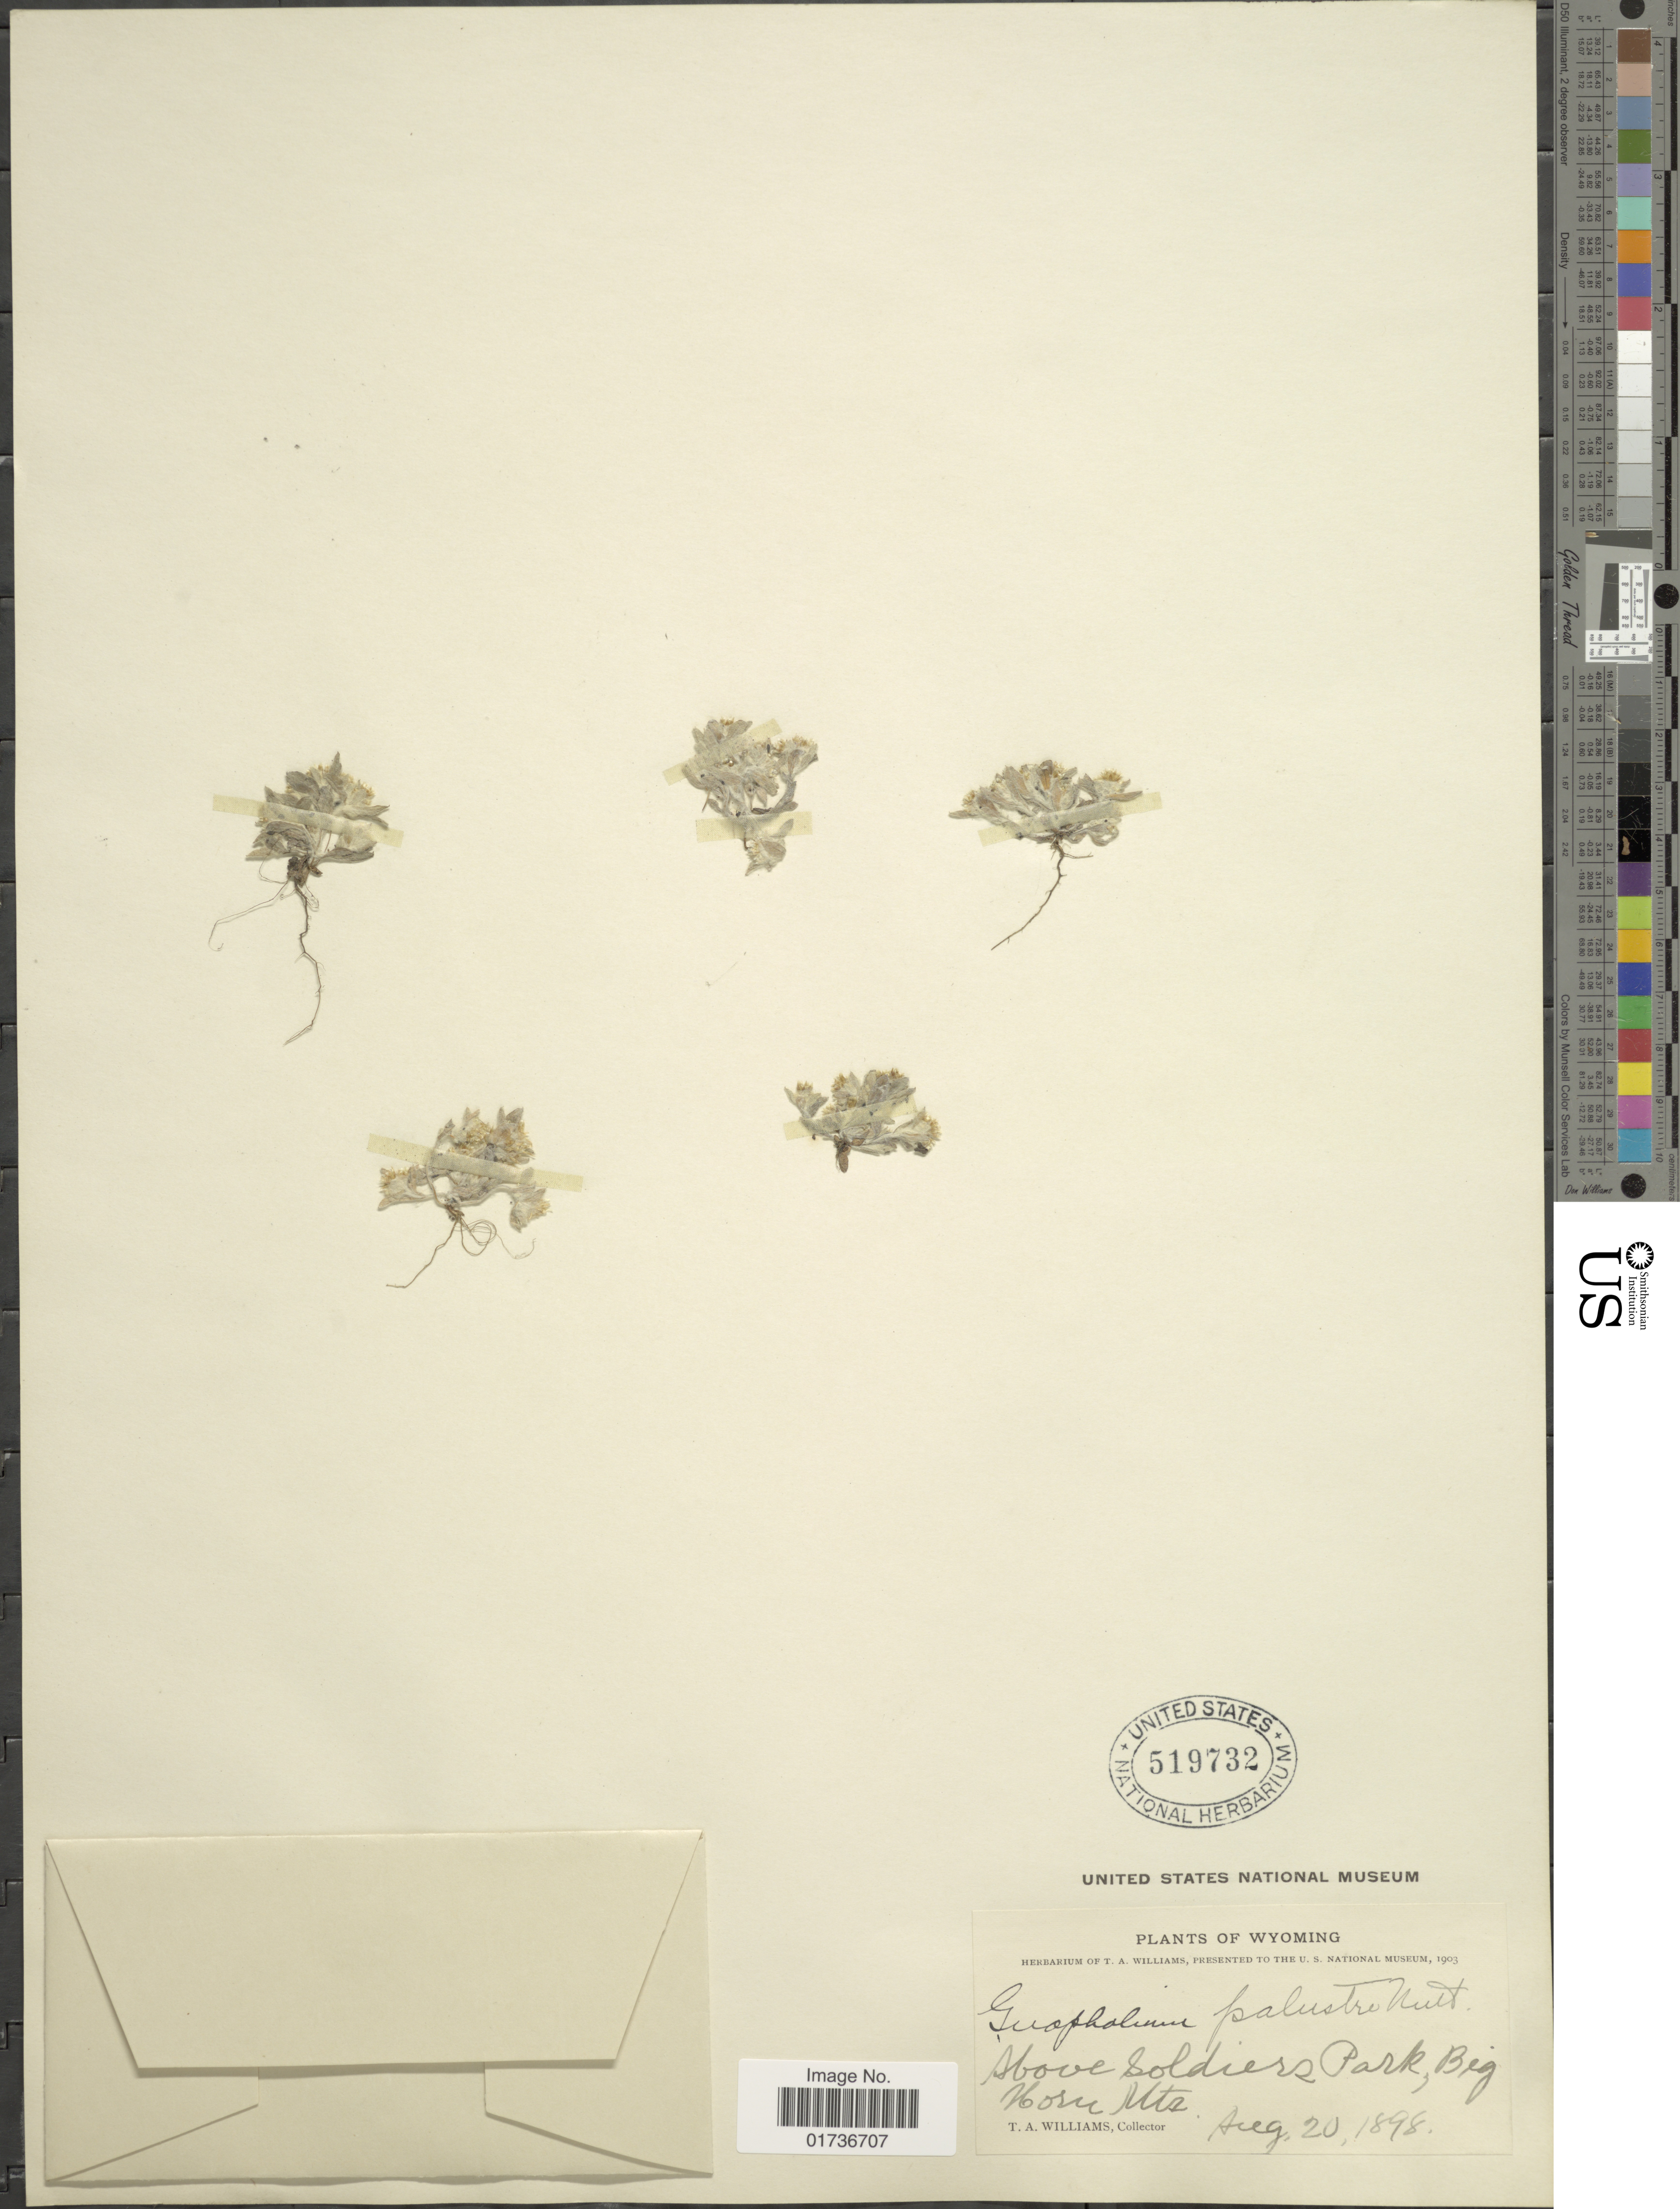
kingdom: Plantae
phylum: Tracheophyta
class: Magnoliopsida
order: Asterales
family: Asteraceae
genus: Gnaphalium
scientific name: Gnaphalium palustre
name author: Nutt.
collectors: T. A. Williams (herbarium)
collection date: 1898-08-20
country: United States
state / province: Wyoming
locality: Above Soldiers Park, Big Nosu Mts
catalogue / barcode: US 519732